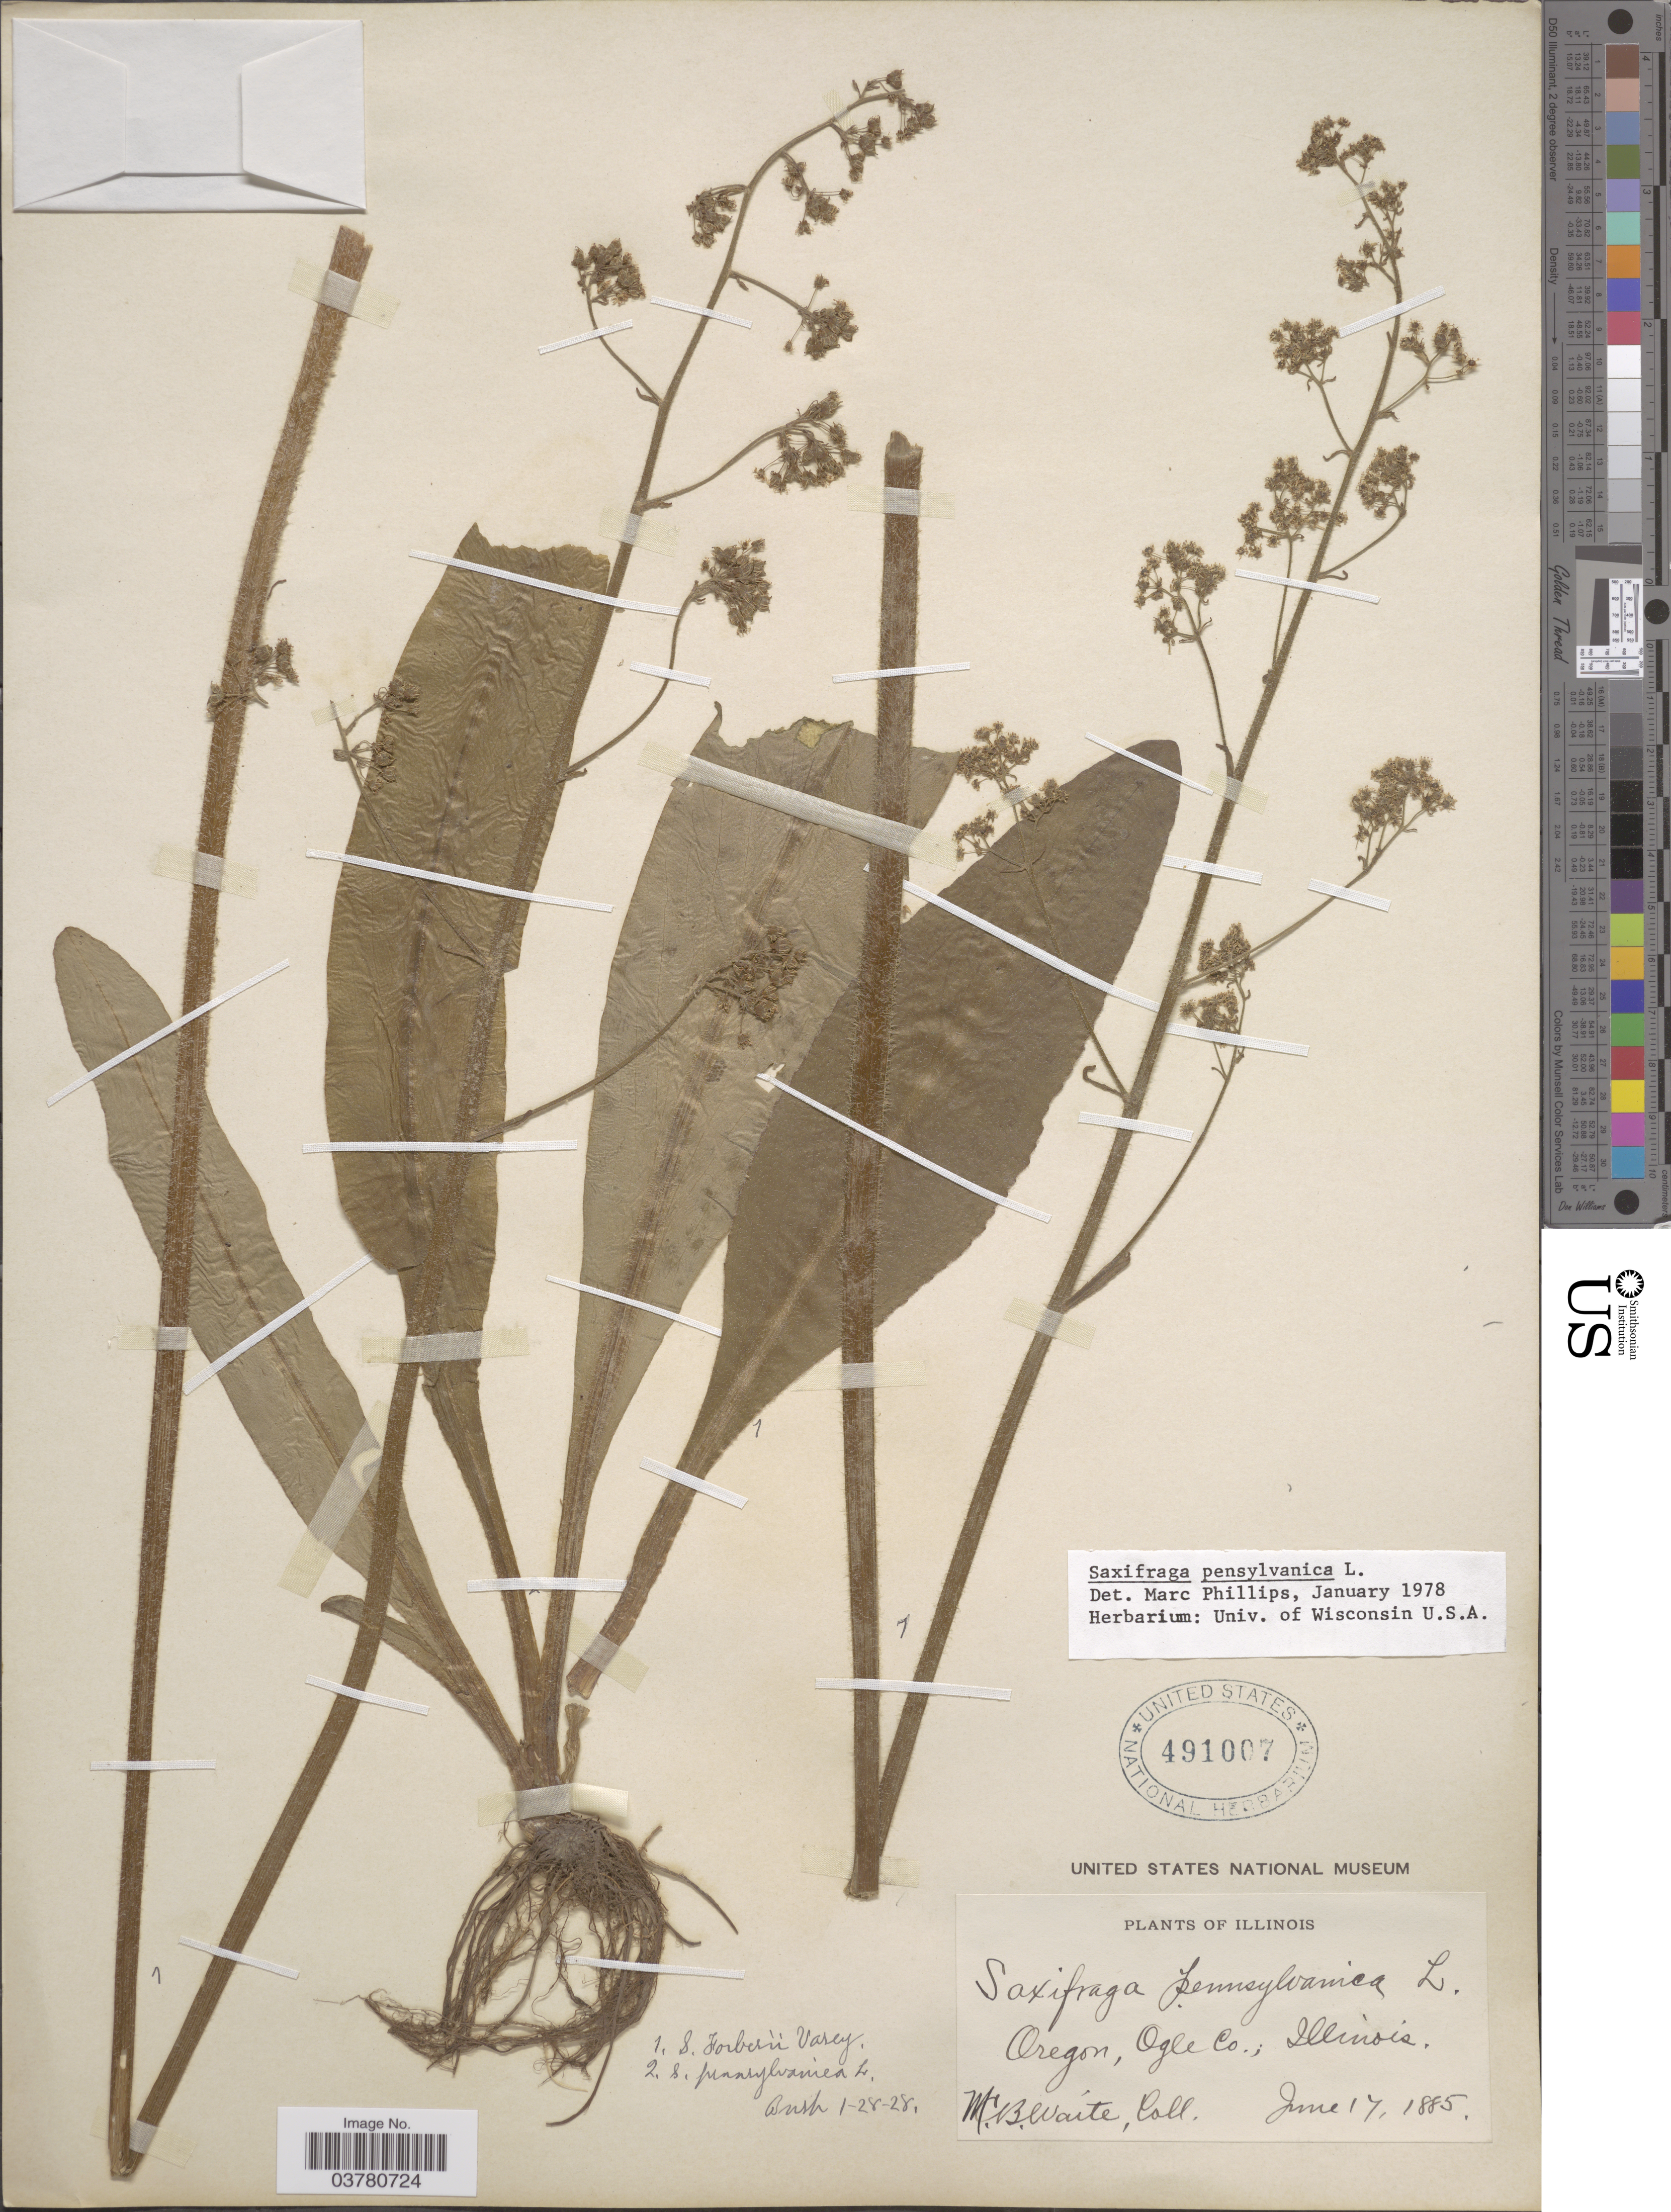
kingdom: Plantae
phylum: Tracheophyta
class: Magnoliopsida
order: Saxifragales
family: Saxifragaceae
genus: Micranthes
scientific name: Micranthes pensylvanica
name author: (L.) Haw.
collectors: M. B. Waite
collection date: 1885-06-17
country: United States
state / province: Illinois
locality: Oregon, Ogle Co.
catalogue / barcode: US 491007